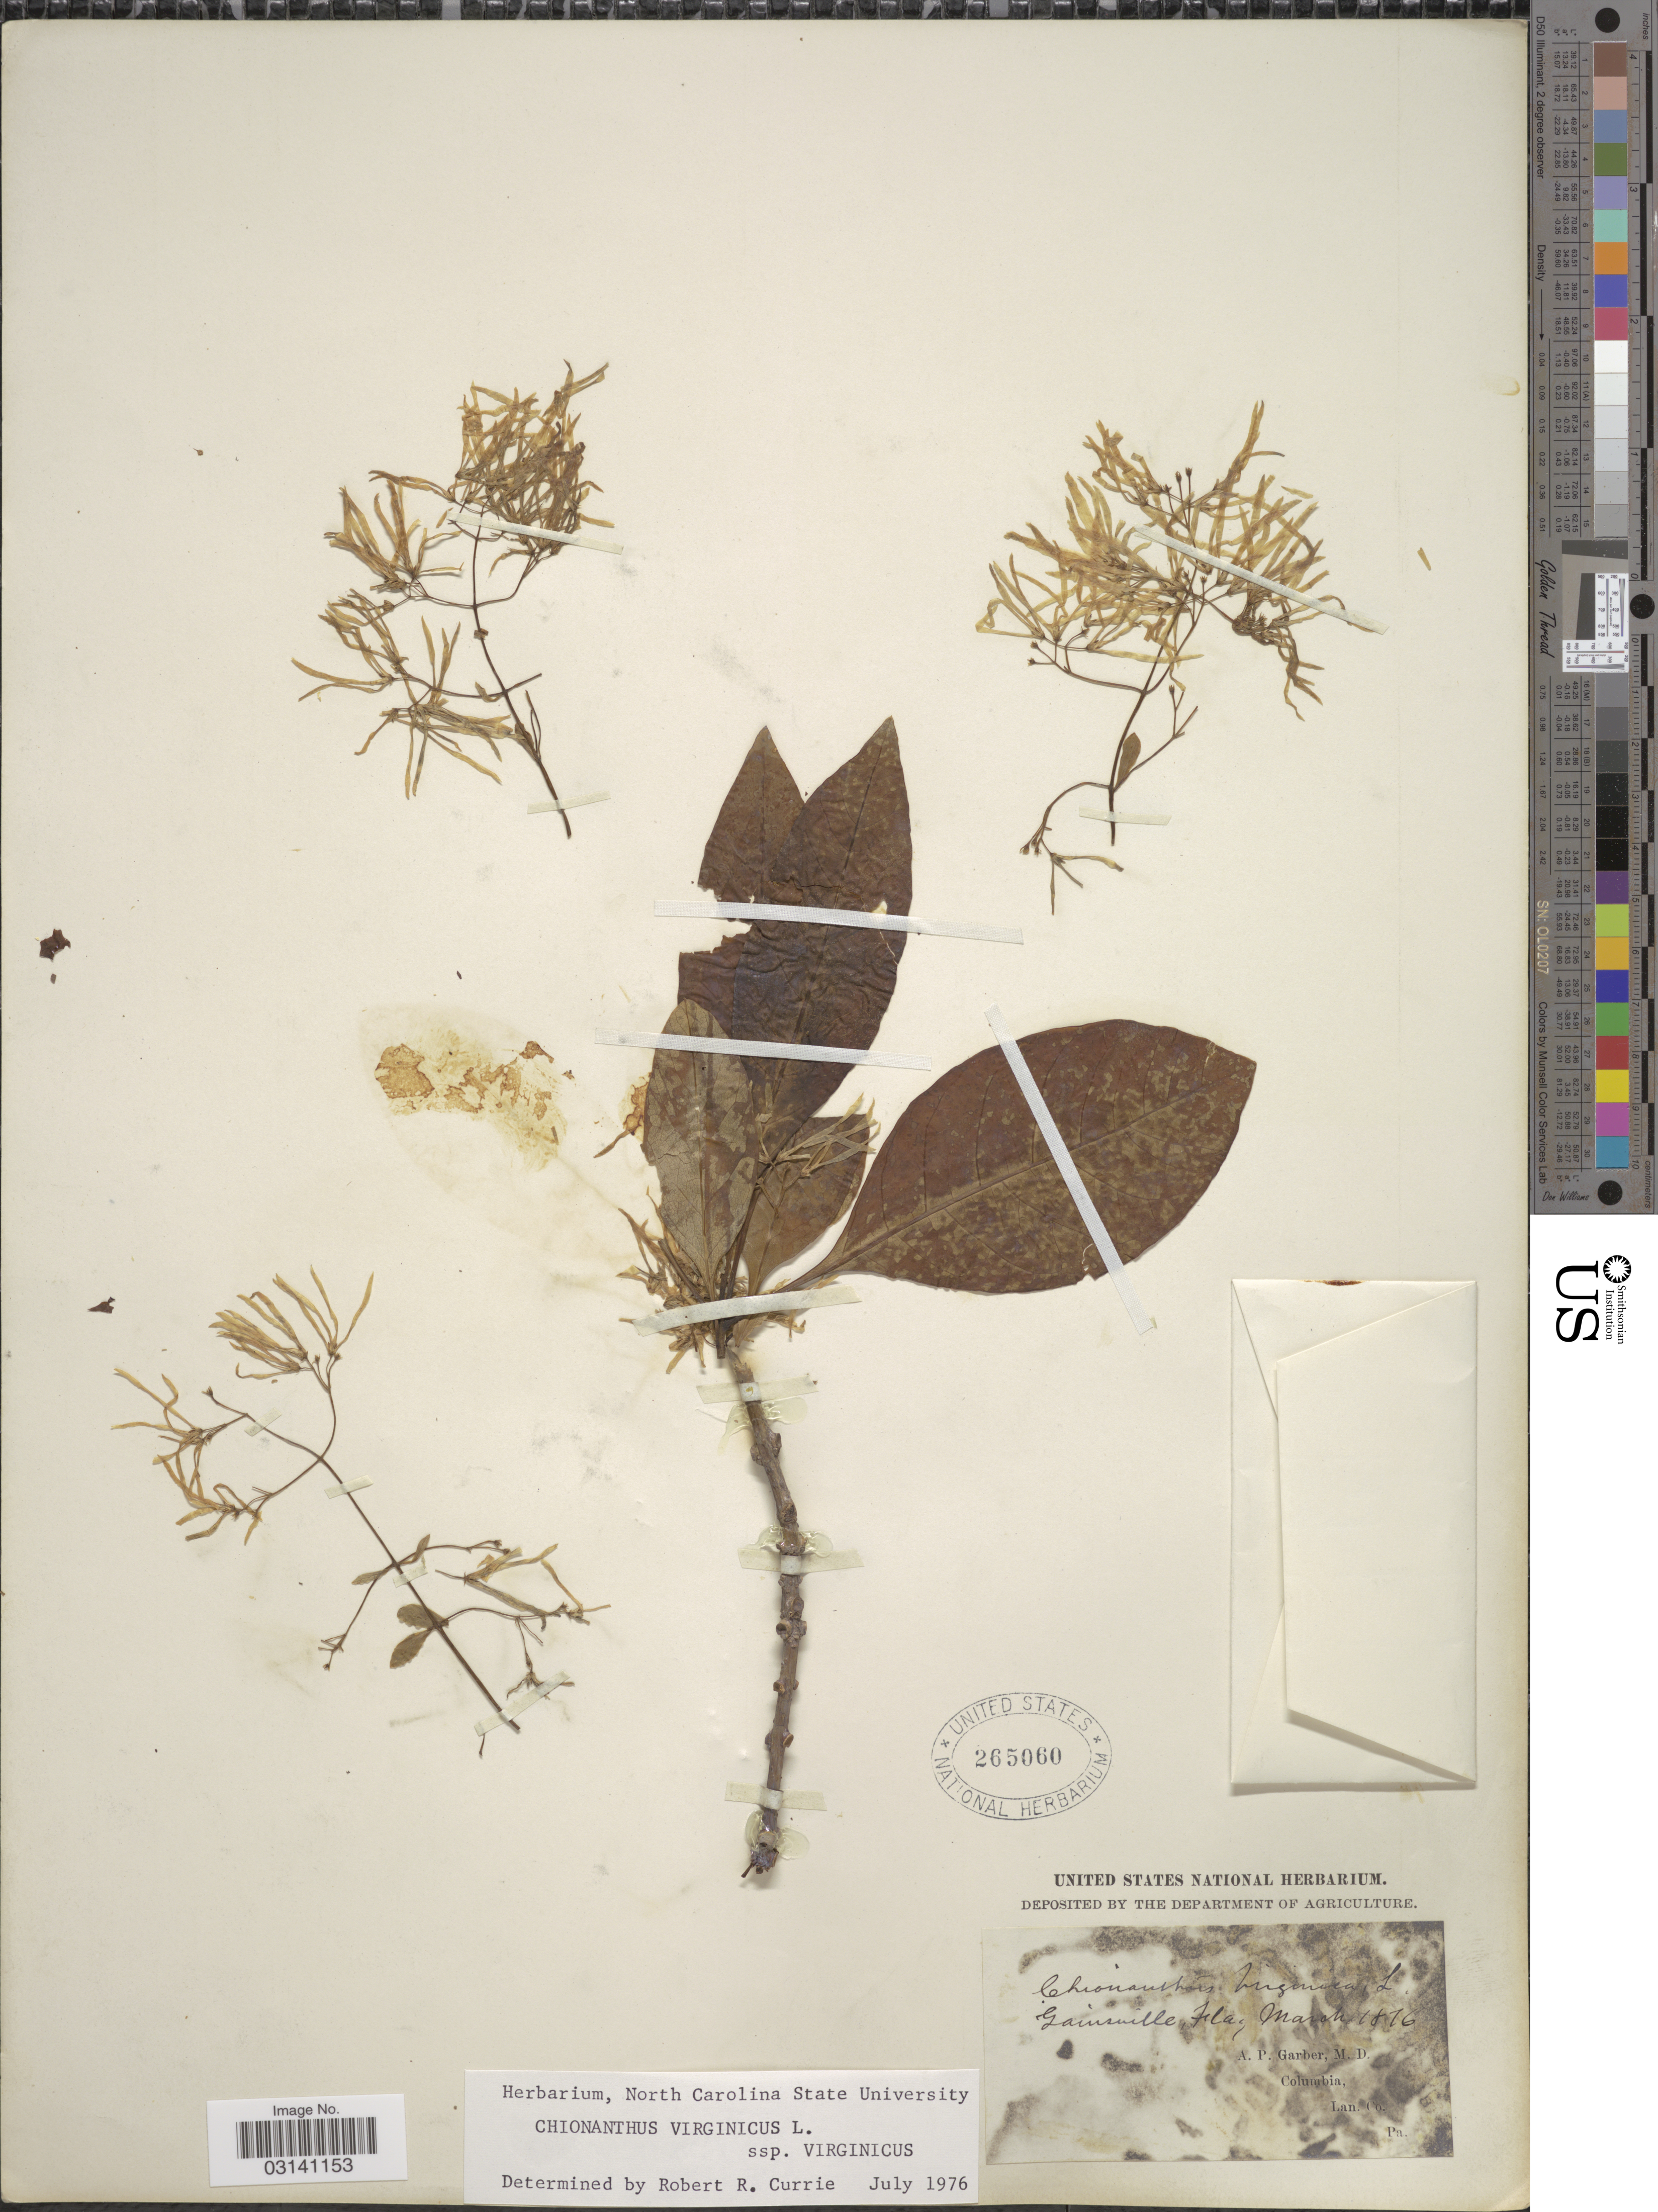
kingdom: Plantae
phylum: Tracheophyta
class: Magnoliopsida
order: Lamiales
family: Oleaceae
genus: Chionanthus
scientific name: Chionanthus virginicus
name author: L.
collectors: A. P. Garber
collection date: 1876-03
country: United States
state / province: Florida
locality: Gainsville, Fla.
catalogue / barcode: US 265060